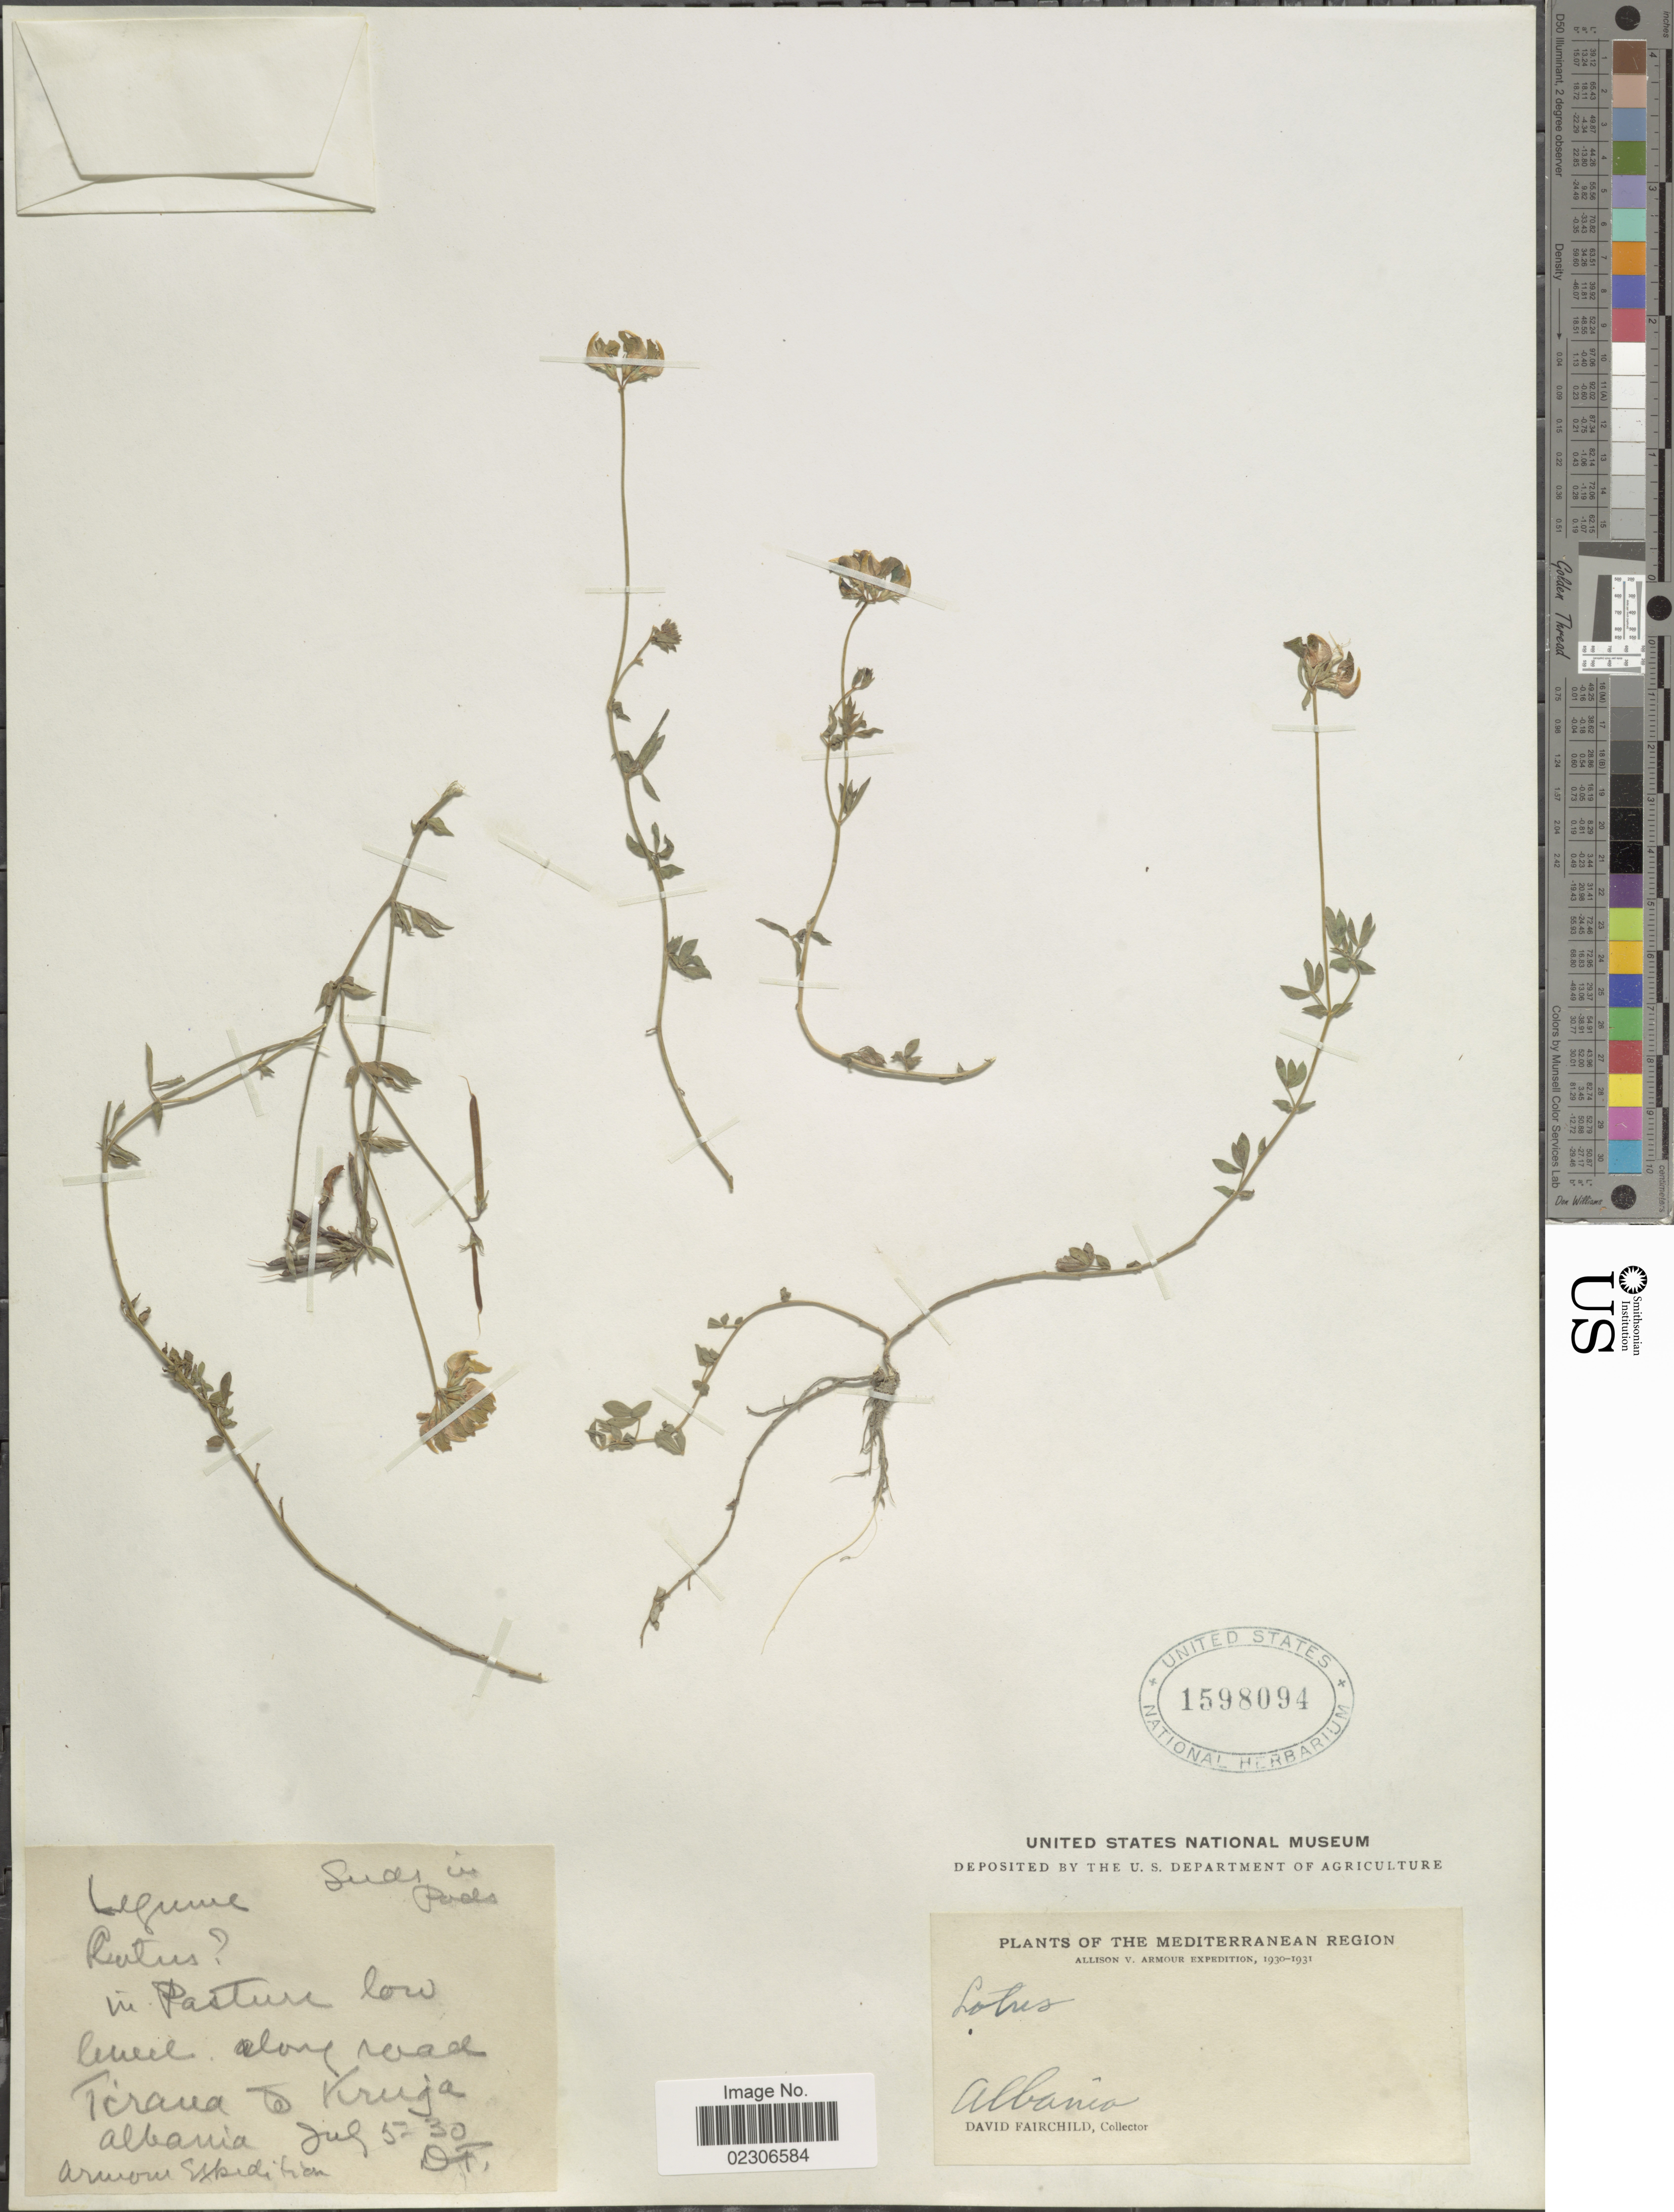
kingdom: Plantae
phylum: Tracheophyta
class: Magnoliopsida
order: Fabales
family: Fabaceae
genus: Lotus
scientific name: Lotus corniculatus var. alpinus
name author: Ser.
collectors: D. Fairchild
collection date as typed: Transcribed d/m/y: 5/7/30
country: Albania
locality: Along road Tiraua to Kruja [interpreted] Mediterranean Region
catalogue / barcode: US 1598094